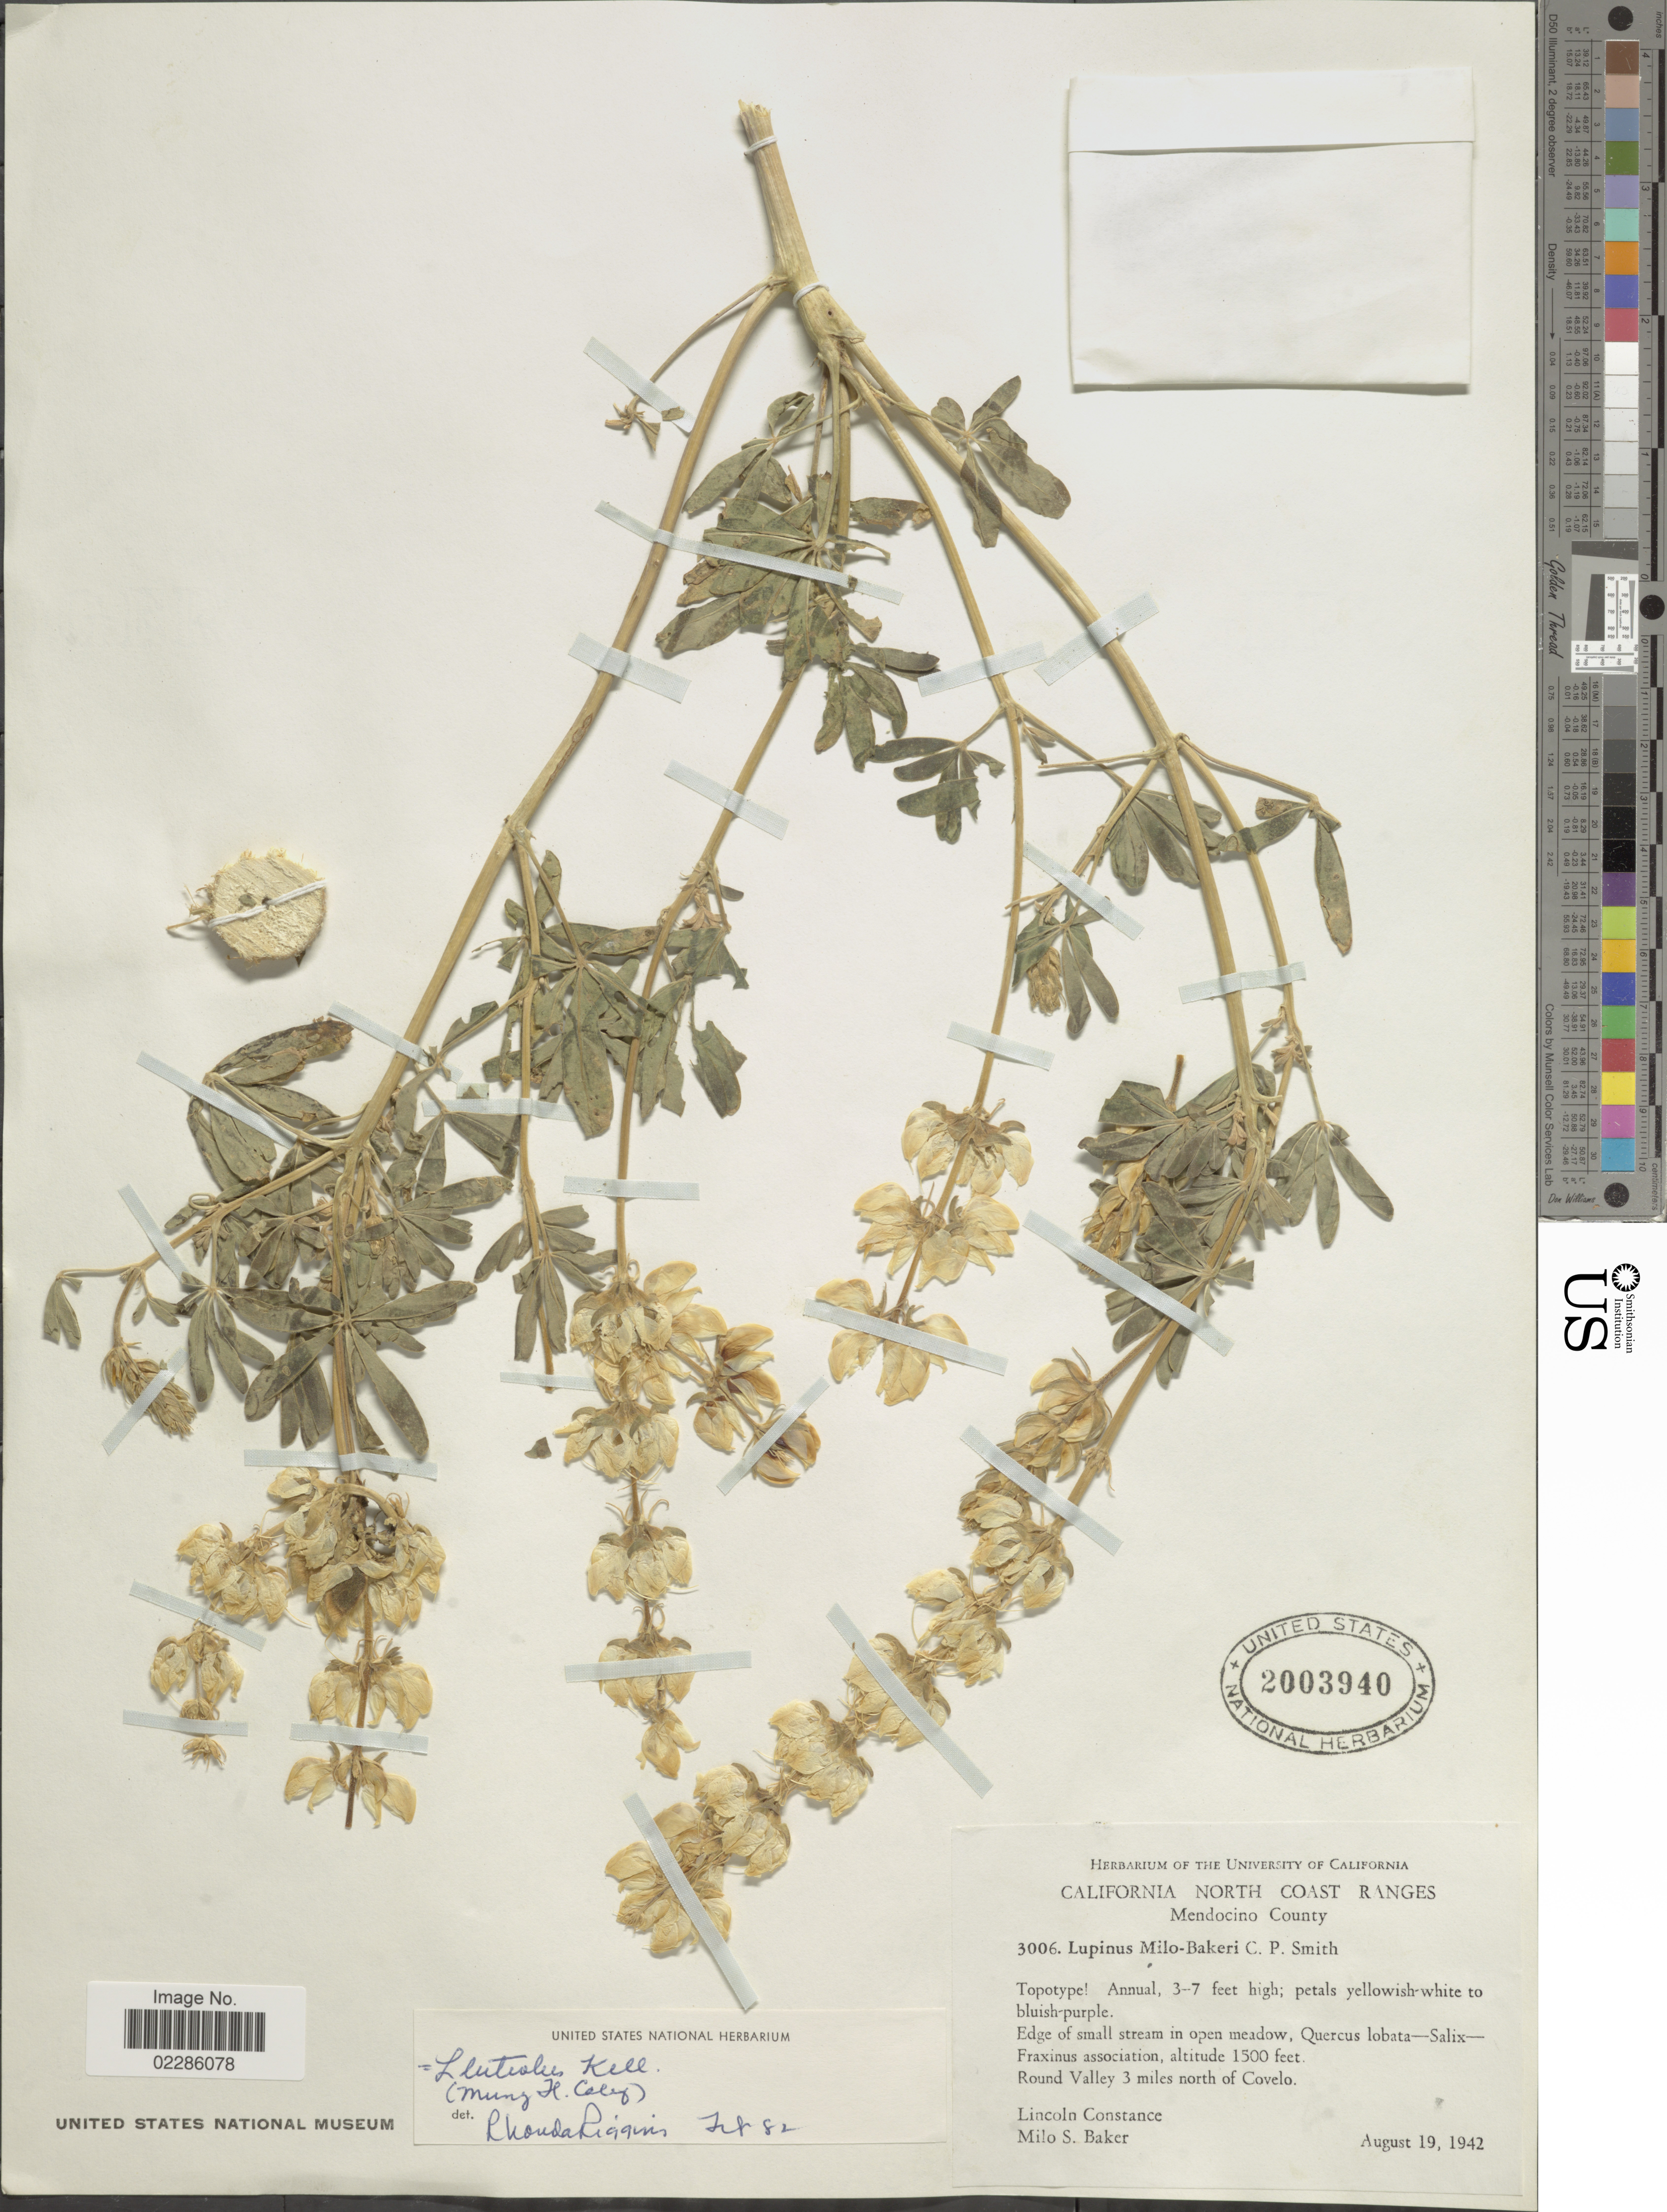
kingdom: Plantae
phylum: Tracheophyta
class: Magnoliopsida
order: Fabales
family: Fabaceae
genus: Lupinus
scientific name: Lupinus luteolus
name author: Kellogg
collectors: L. Constance & M. S. Baker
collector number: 3006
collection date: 1942-08-19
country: United States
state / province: California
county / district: Mendocino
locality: California North Coast Ranges, Mendocino County, Edge of small stream in open meadow, Quercus lobata-Salix-Fraxinus association, Round Valley 3 miles north of Covelo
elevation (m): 457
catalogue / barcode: US 2003940